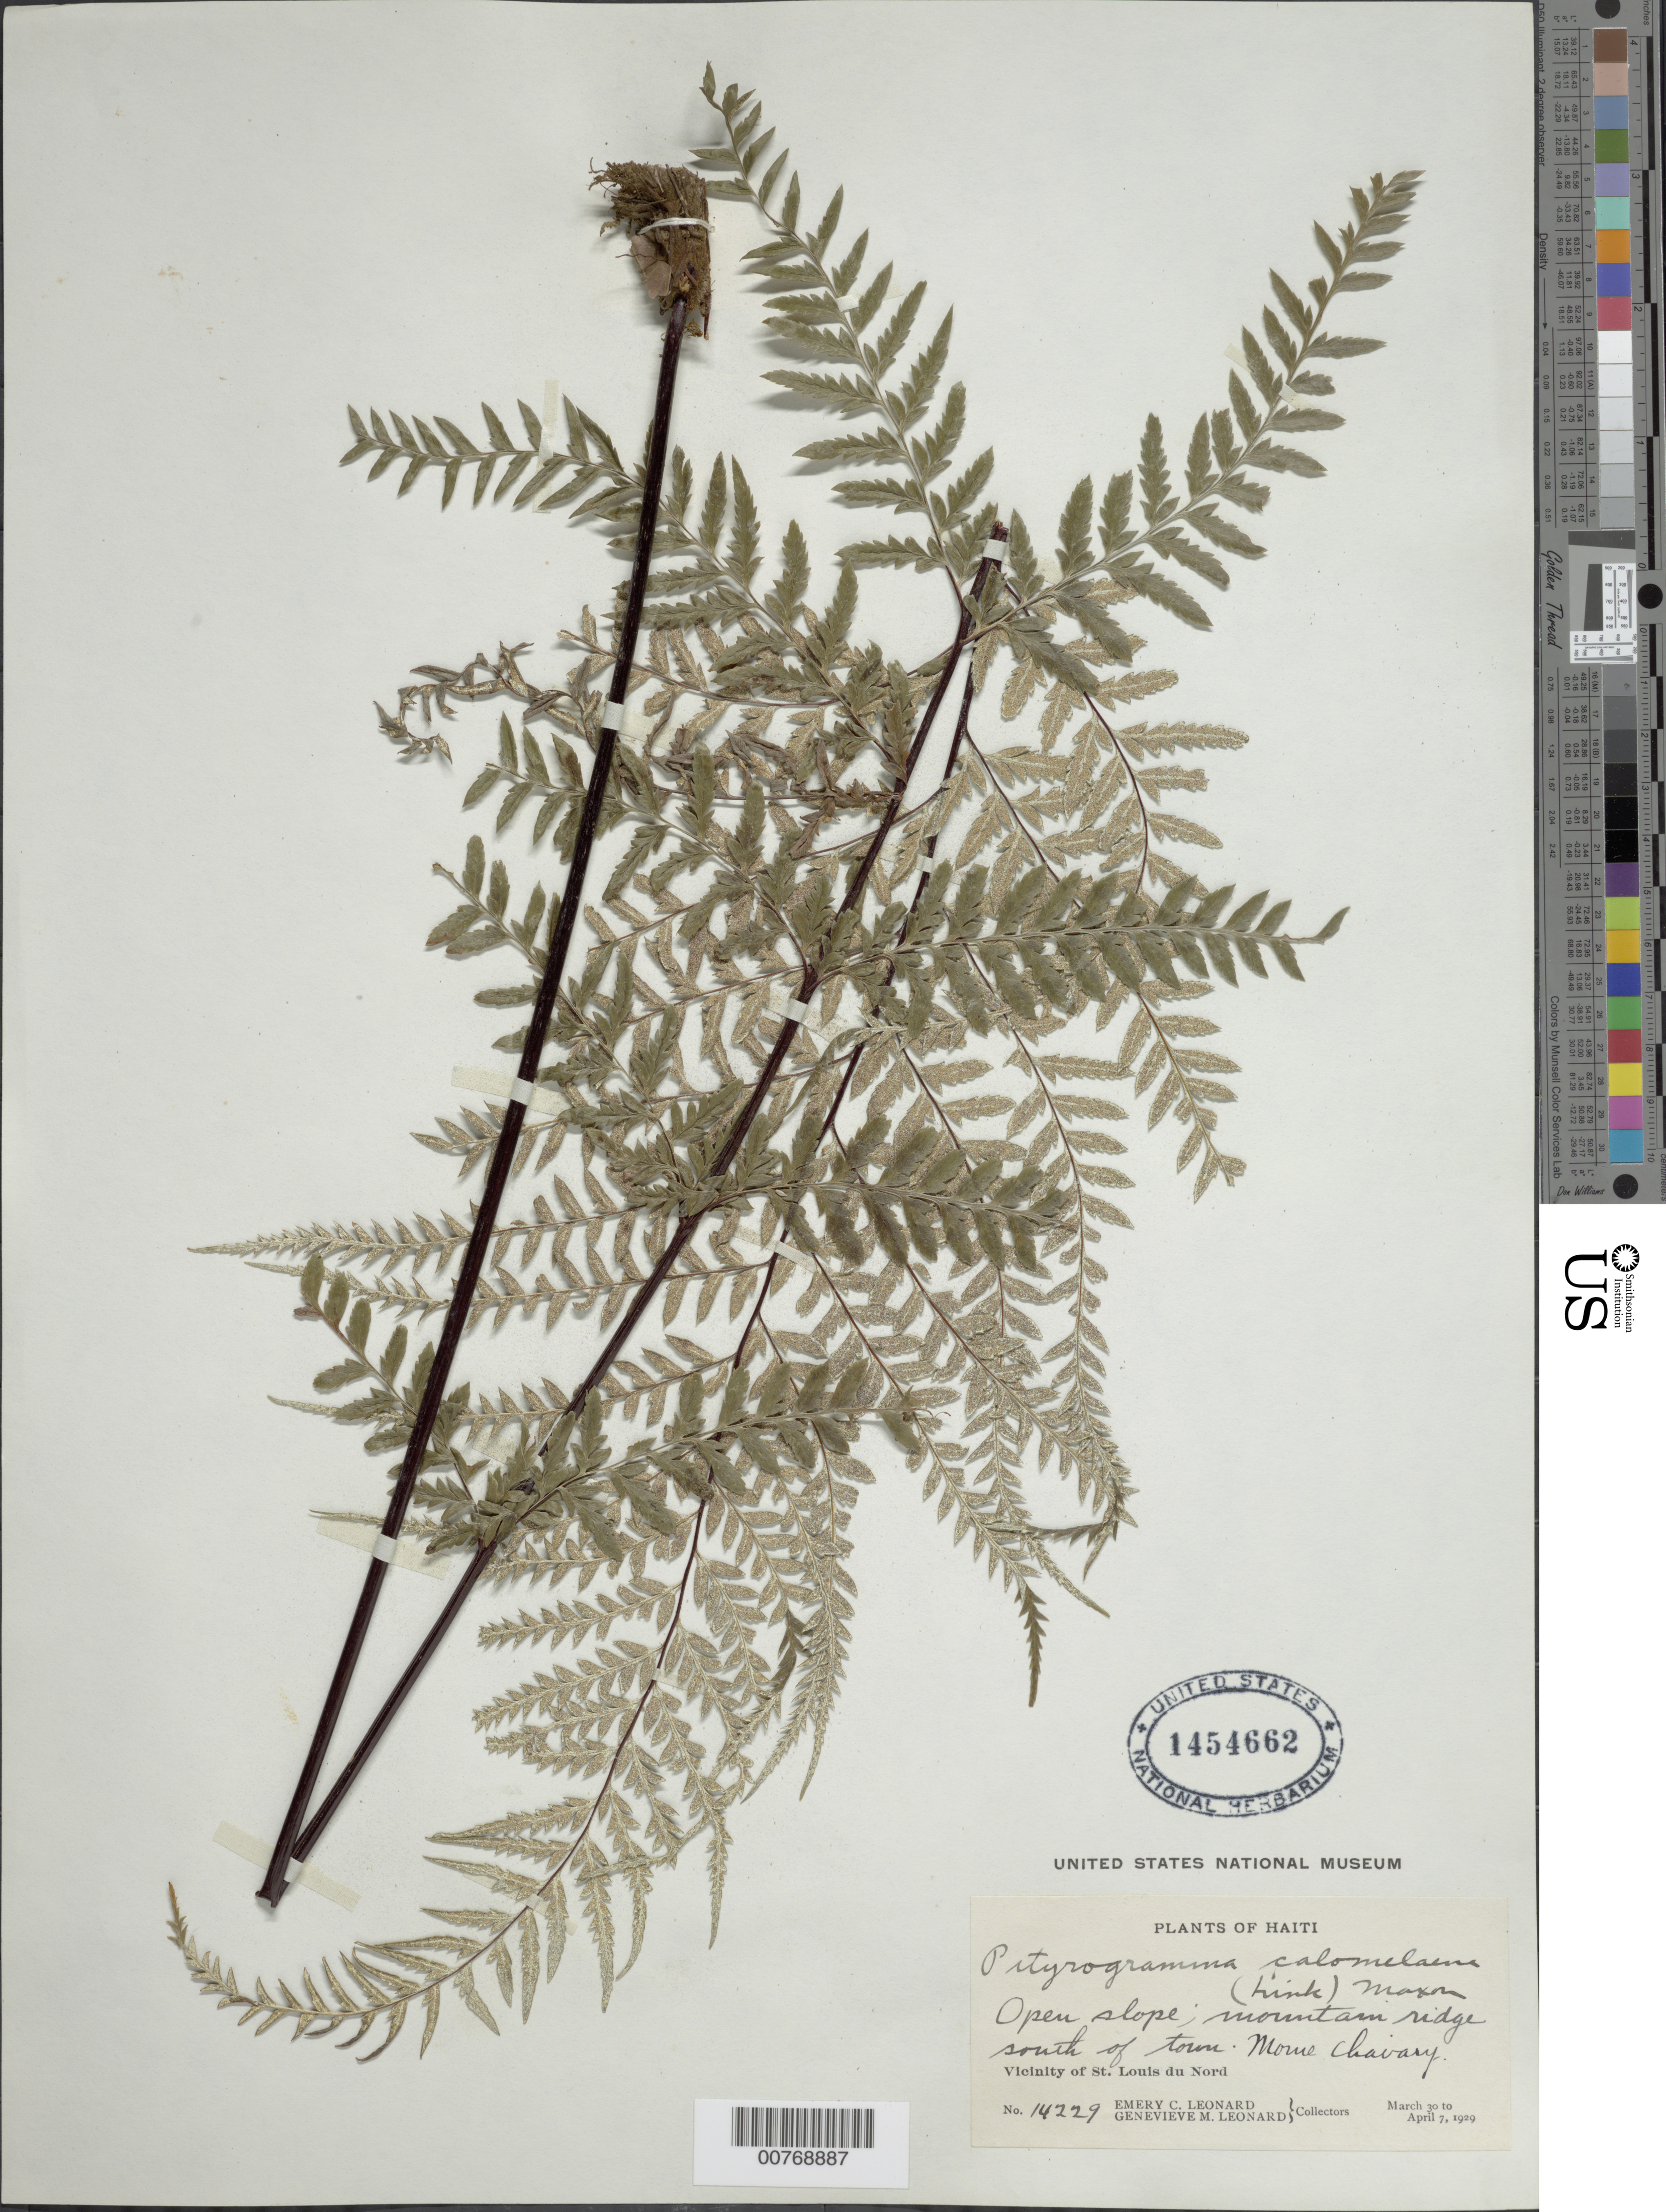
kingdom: Plantae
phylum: Tracheophyta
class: Polypodiopsida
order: Polypodiales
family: Pteridaceae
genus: Pityrogramma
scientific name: Pityrogramma calomelanos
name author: (L.) Link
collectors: E. C. Leonard & G. M. Leonard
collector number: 14229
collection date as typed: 20 Mar 1929 07 Apr 1929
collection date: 1929-03-20/1929-04-07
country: Haiti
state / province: Nord-Óuest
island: Hispaniola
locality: Vicinity of St. Louis du Nord, mountain ridge south of town, Morne Chavay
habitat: Open slops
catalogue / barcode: US 1454662